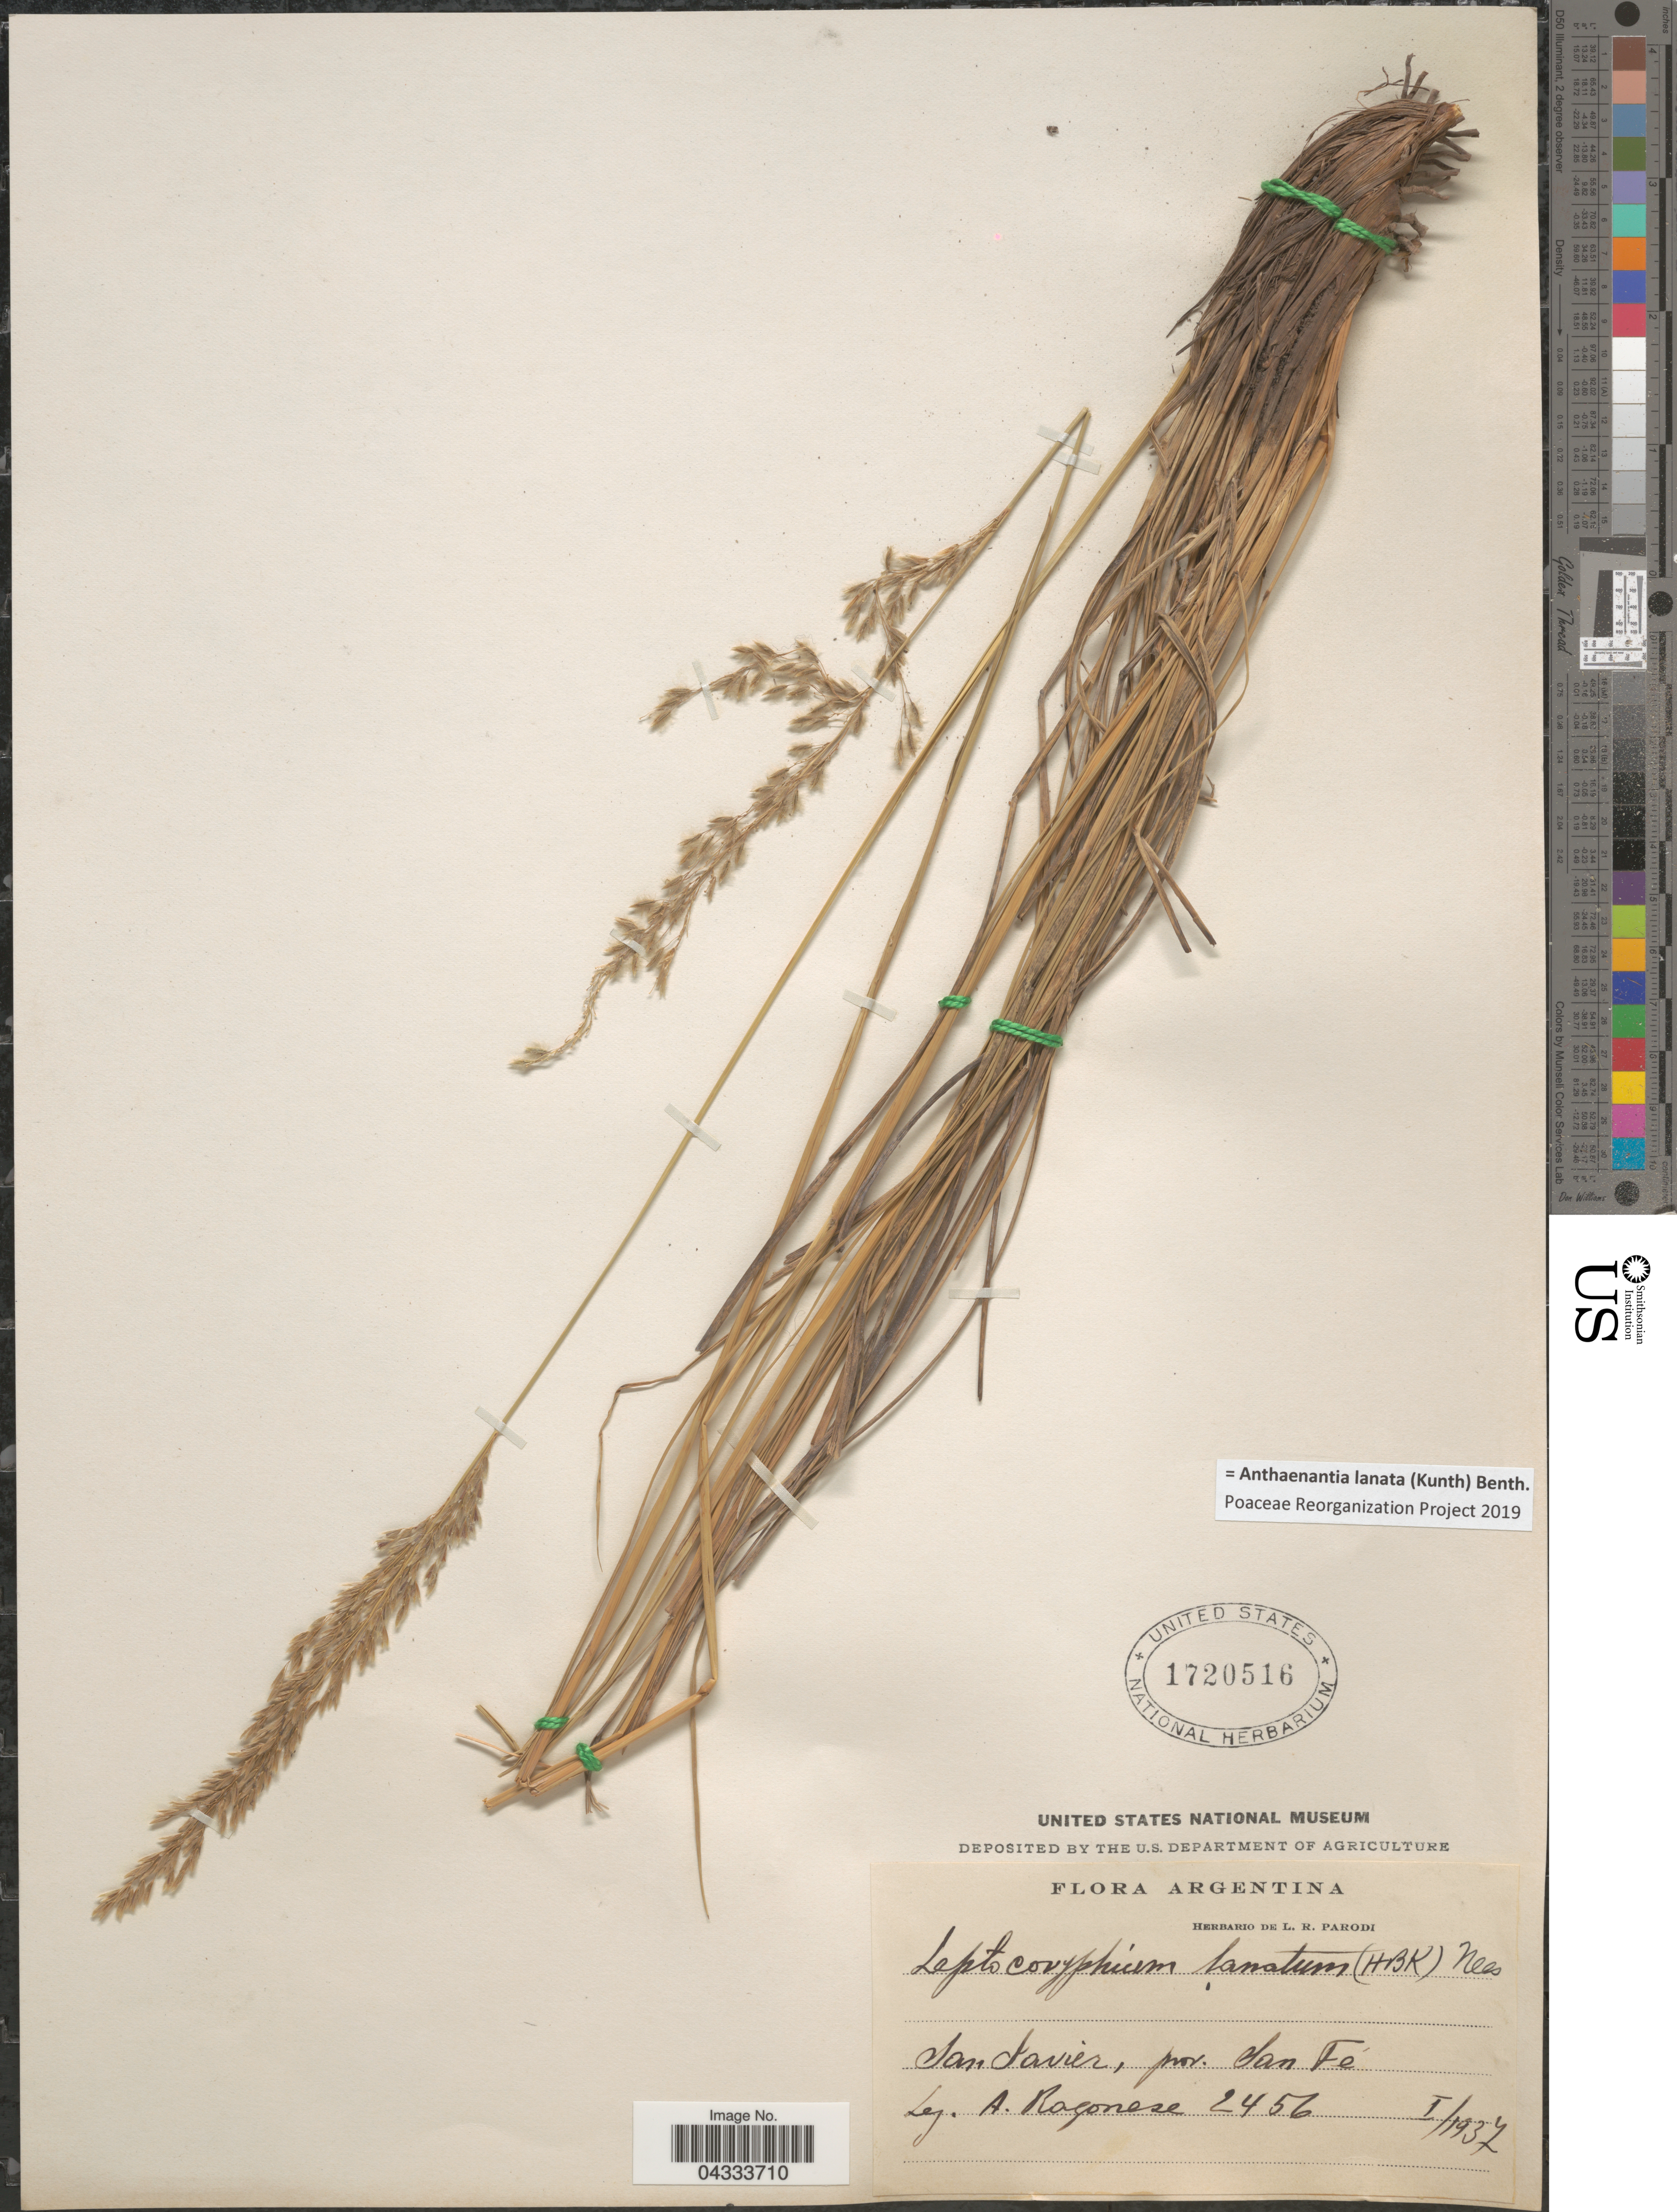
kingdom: Plantae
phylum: Tracheophyta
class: Liliopsida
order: Poales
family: Poaceae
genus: Anthaenantia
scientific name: Anthaenantia lanata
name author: (Kunth) Benth.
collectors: A. Ragonese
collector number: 2456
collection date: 1937-01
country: Argentina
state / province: Santa Fe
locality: San Javier, prov. San Fe.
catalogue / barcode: US 1720516